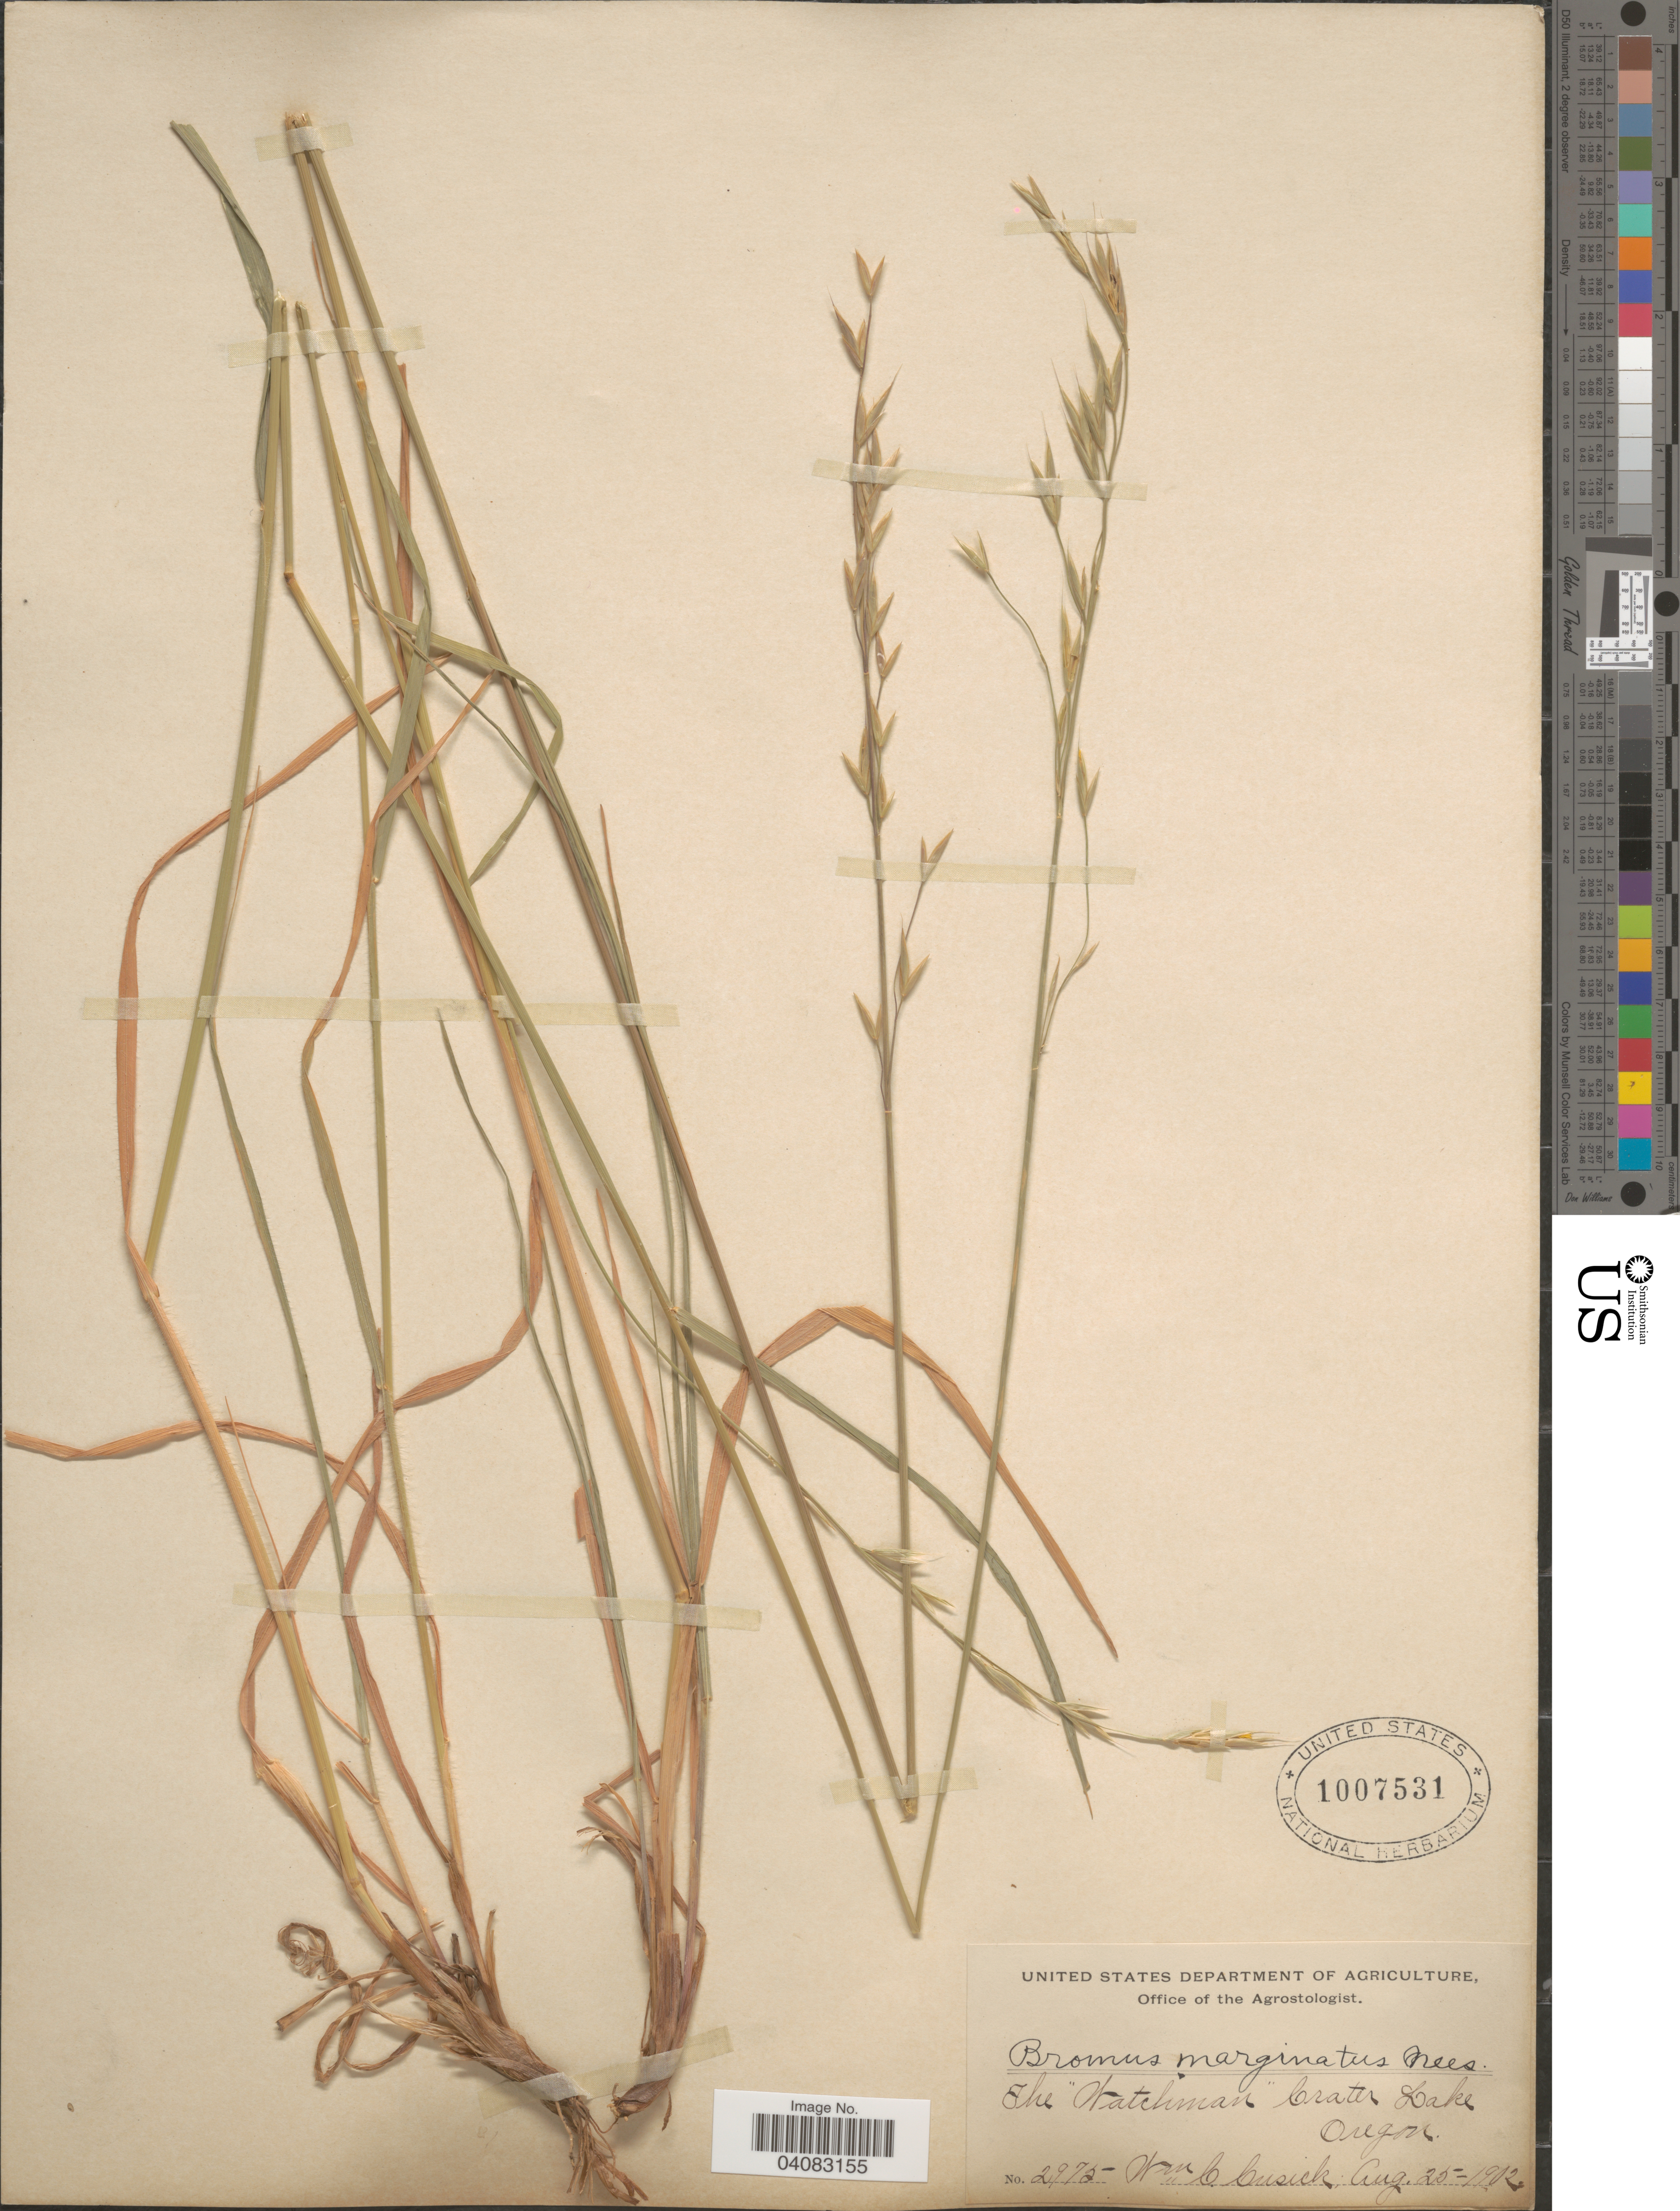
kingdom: Plantae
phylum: Tracheophyta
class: Liliopsida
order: Poales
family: Poaceae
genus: Bromus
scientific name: Bromus marginatus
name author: Nees ex Steud.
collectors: W. C. Cusick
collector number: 2975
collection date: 1902-08-25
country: United States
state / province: Oregon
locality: The "Watchman" Crater Lake.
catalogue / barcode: US 1007531